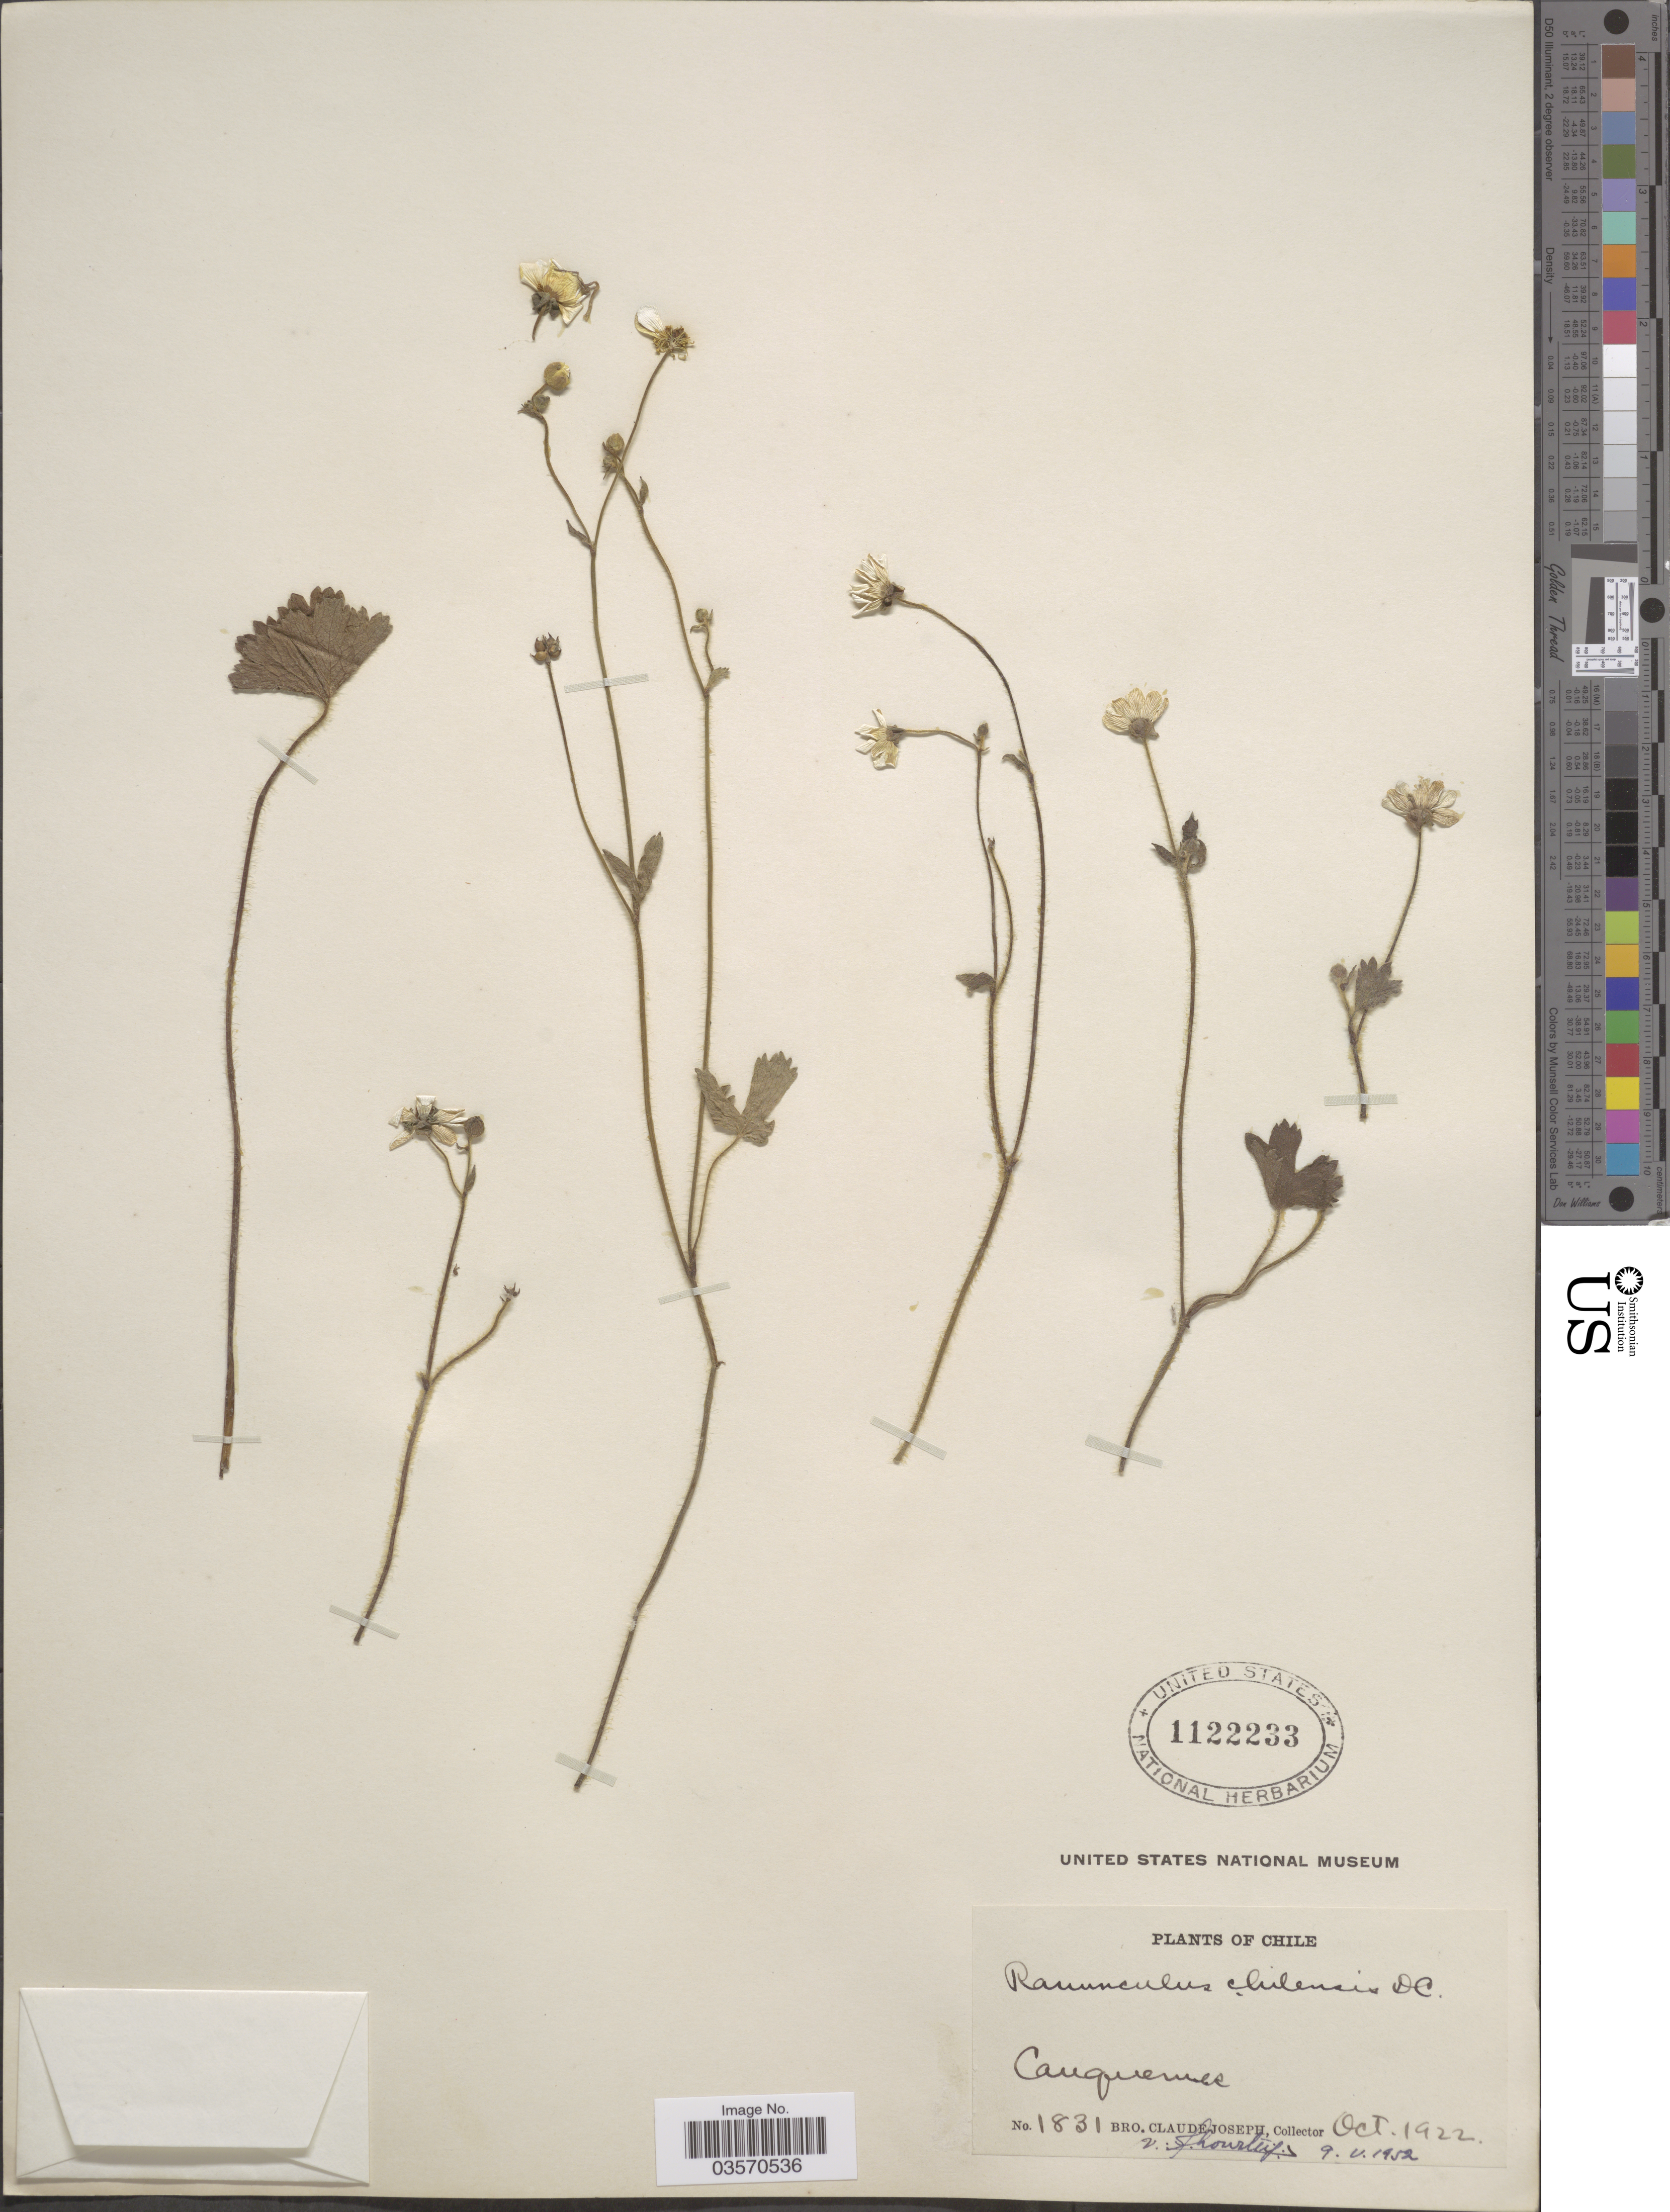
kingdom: Plantae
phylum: Tracheophyta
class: Magnoliopsida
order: Ranunculales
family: Ranunculaceae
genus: Ranunculus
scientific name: Ranunculus chilensis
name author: DC.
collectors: Bro. Claude-Joseph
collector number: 1831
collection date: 1922-10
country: Chile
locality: Cauquemes.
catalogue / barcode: US 1122233